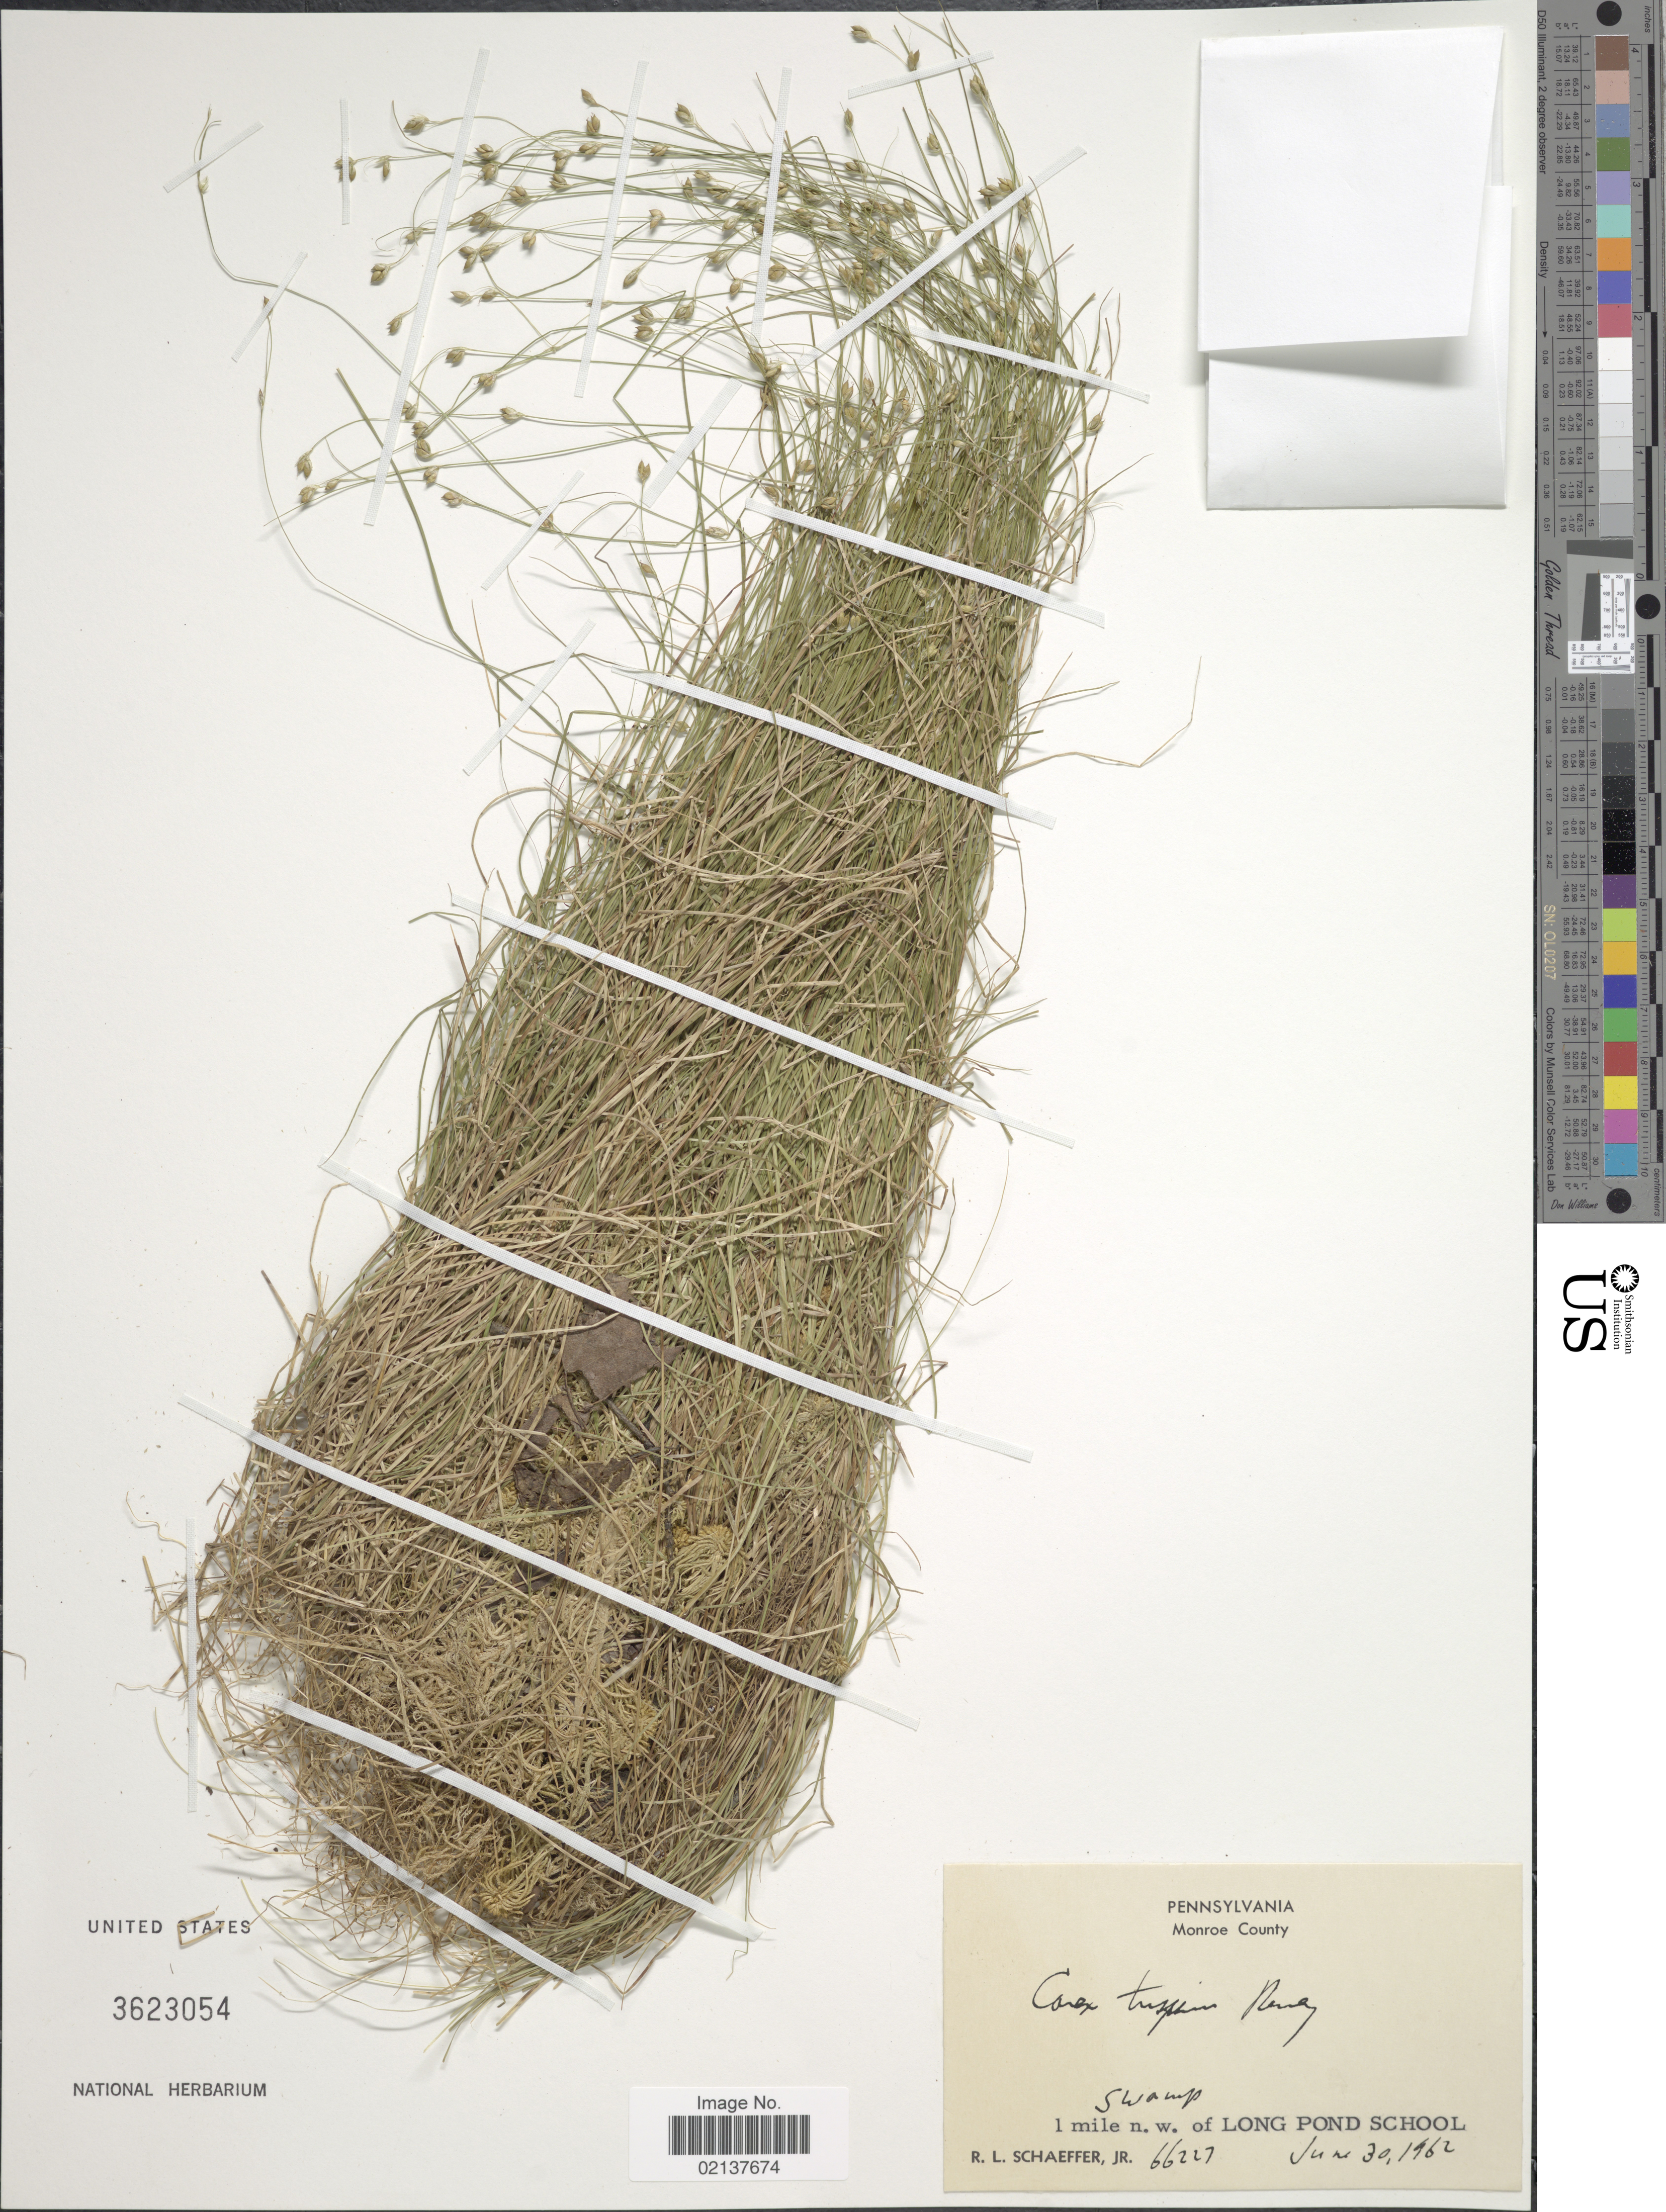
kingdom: Plantae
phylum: Tracheophyta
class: Liliopsida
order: Poales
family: Cyperaceae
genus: Carex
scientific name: Carex trisperma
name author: Dewey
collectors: R. L. Schaeffer Jr.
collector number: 66227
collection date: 1962-06-30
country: United States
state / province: Pennsylvania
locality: Monroe County, 1 mile n.w. of Long Pond School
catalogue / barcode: US 3623054